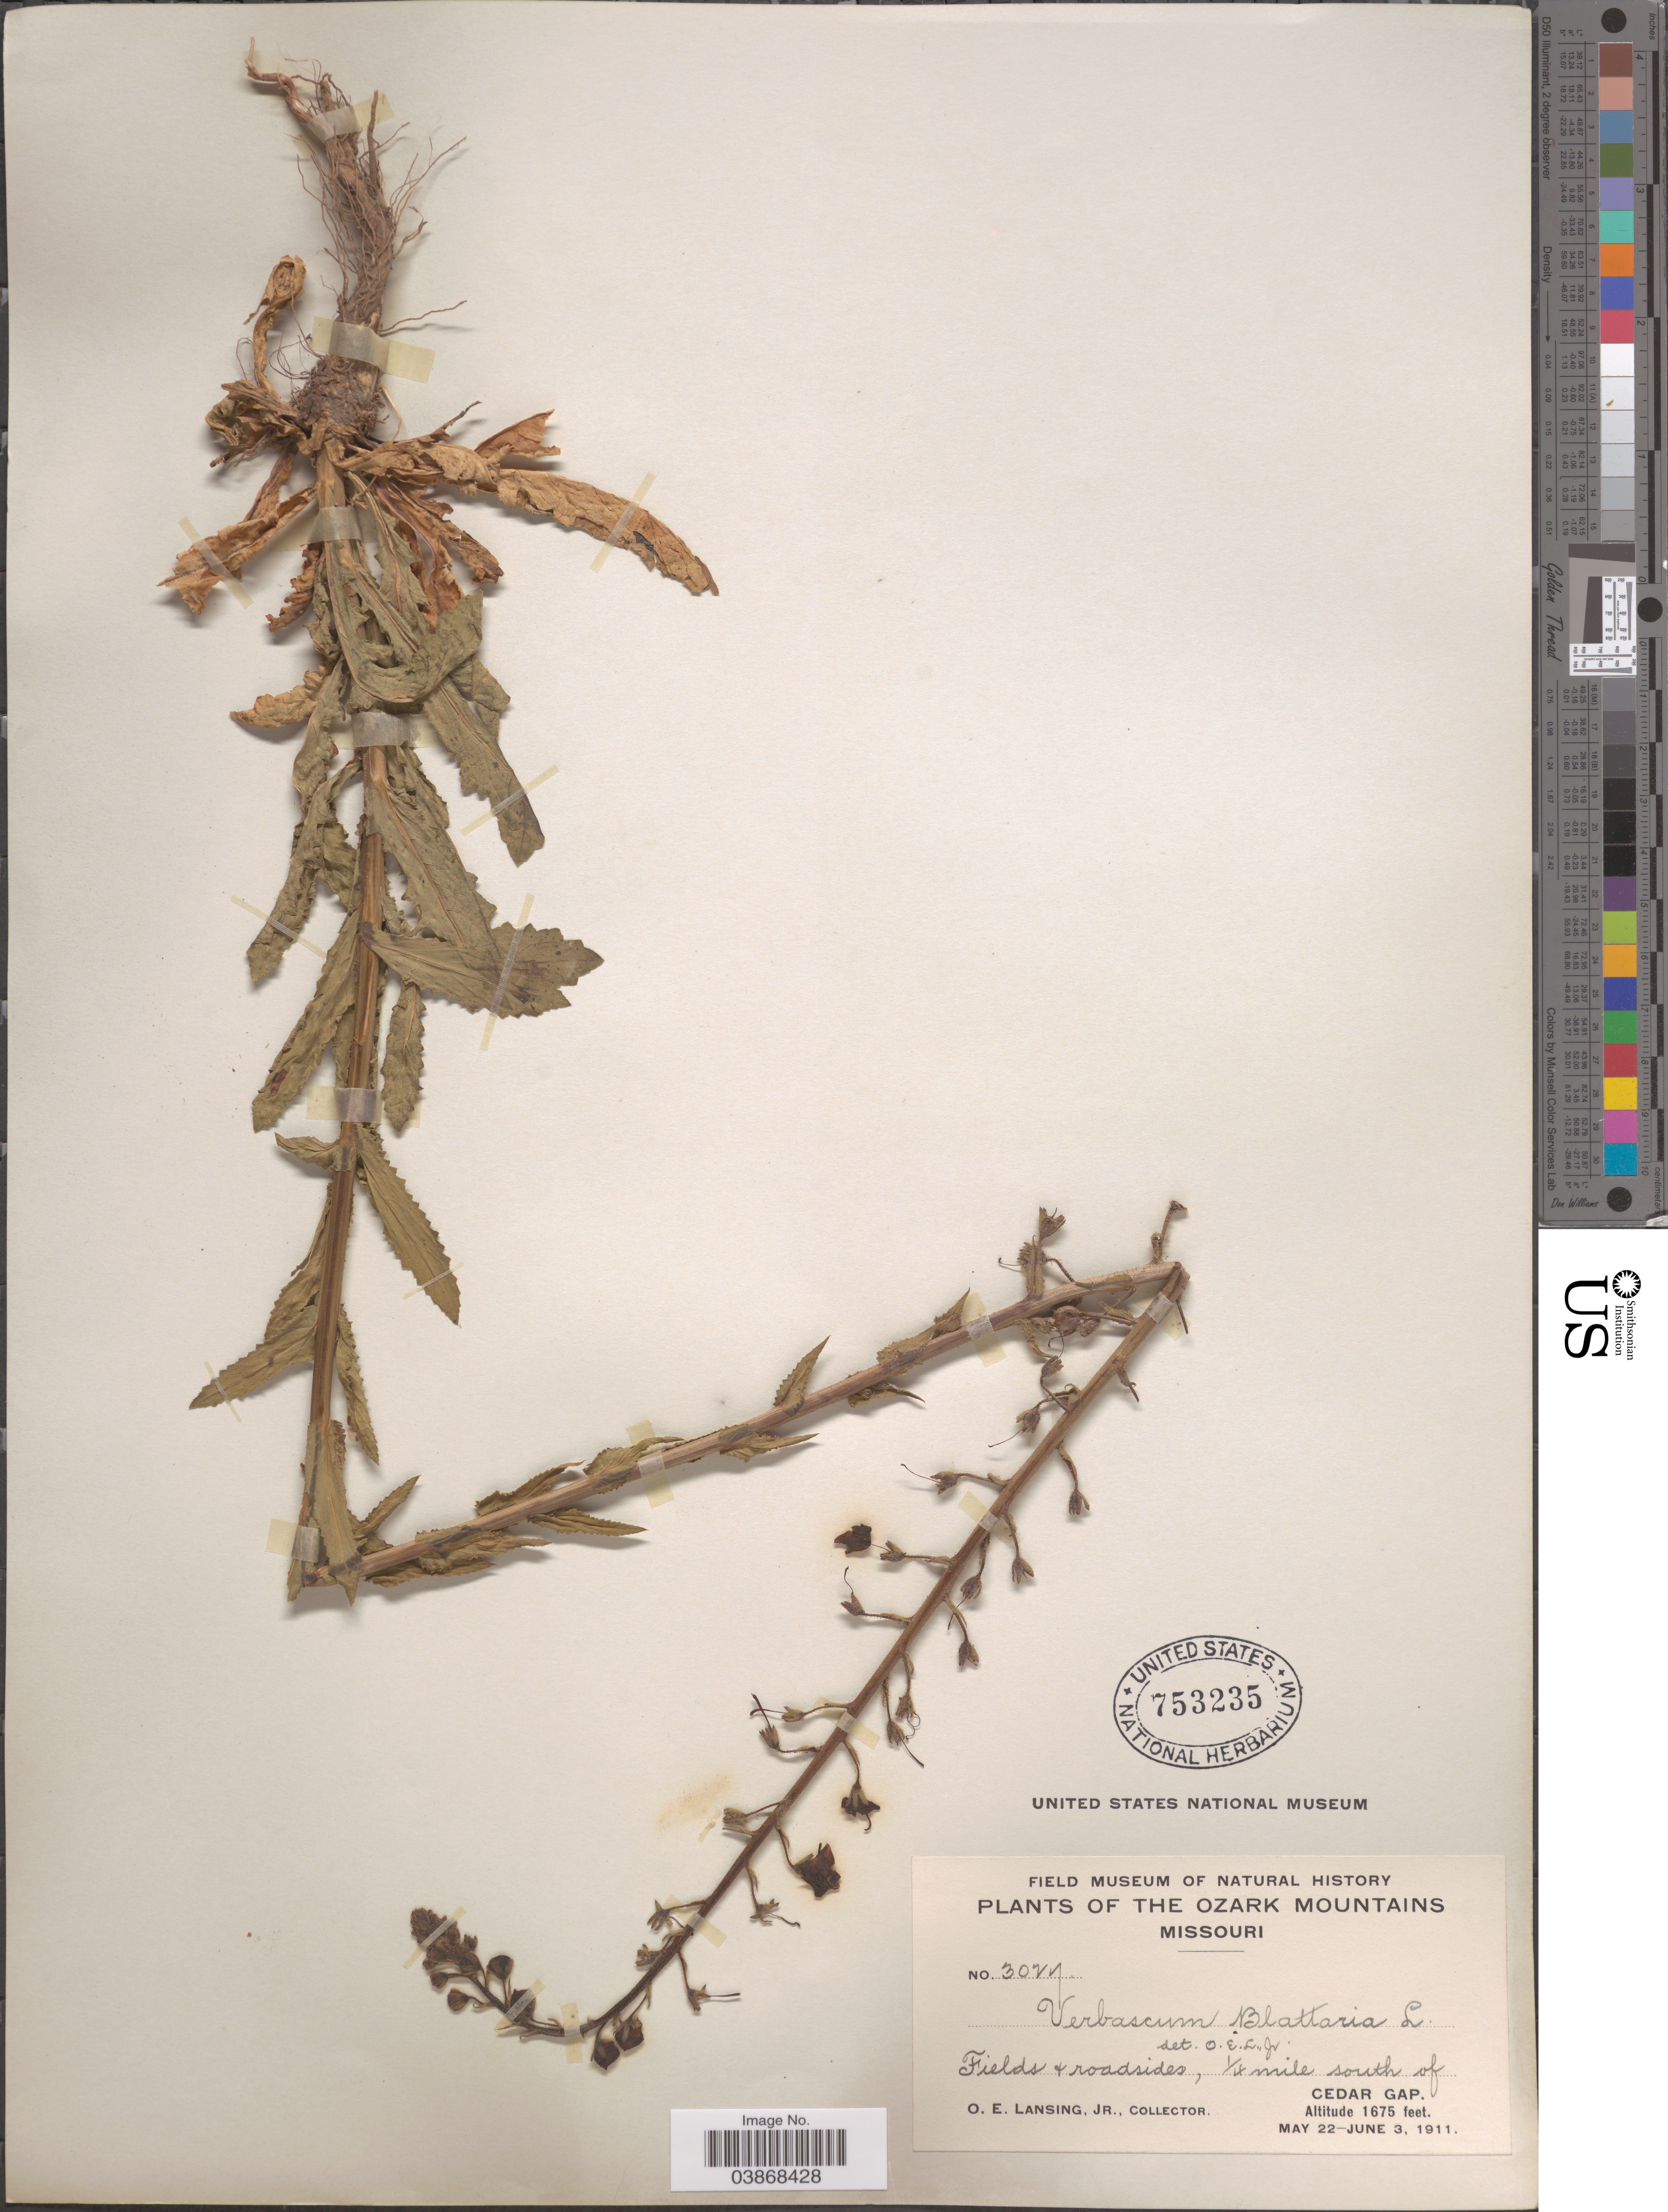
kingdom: Plantae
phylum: Tracheophyta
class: Magnoliopsida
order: Lamiales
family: Scrophulariaceae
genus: Verbascum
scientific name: Verbascum blattaria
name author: L.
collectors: O. Lansing Jr.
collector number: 3027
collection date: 1911-05-22/1911-06-03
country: United States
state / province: Missouri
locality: The Ozark Mountains. ¼ mile south of Cedar Gap.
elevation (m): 511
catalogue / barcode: US 753235